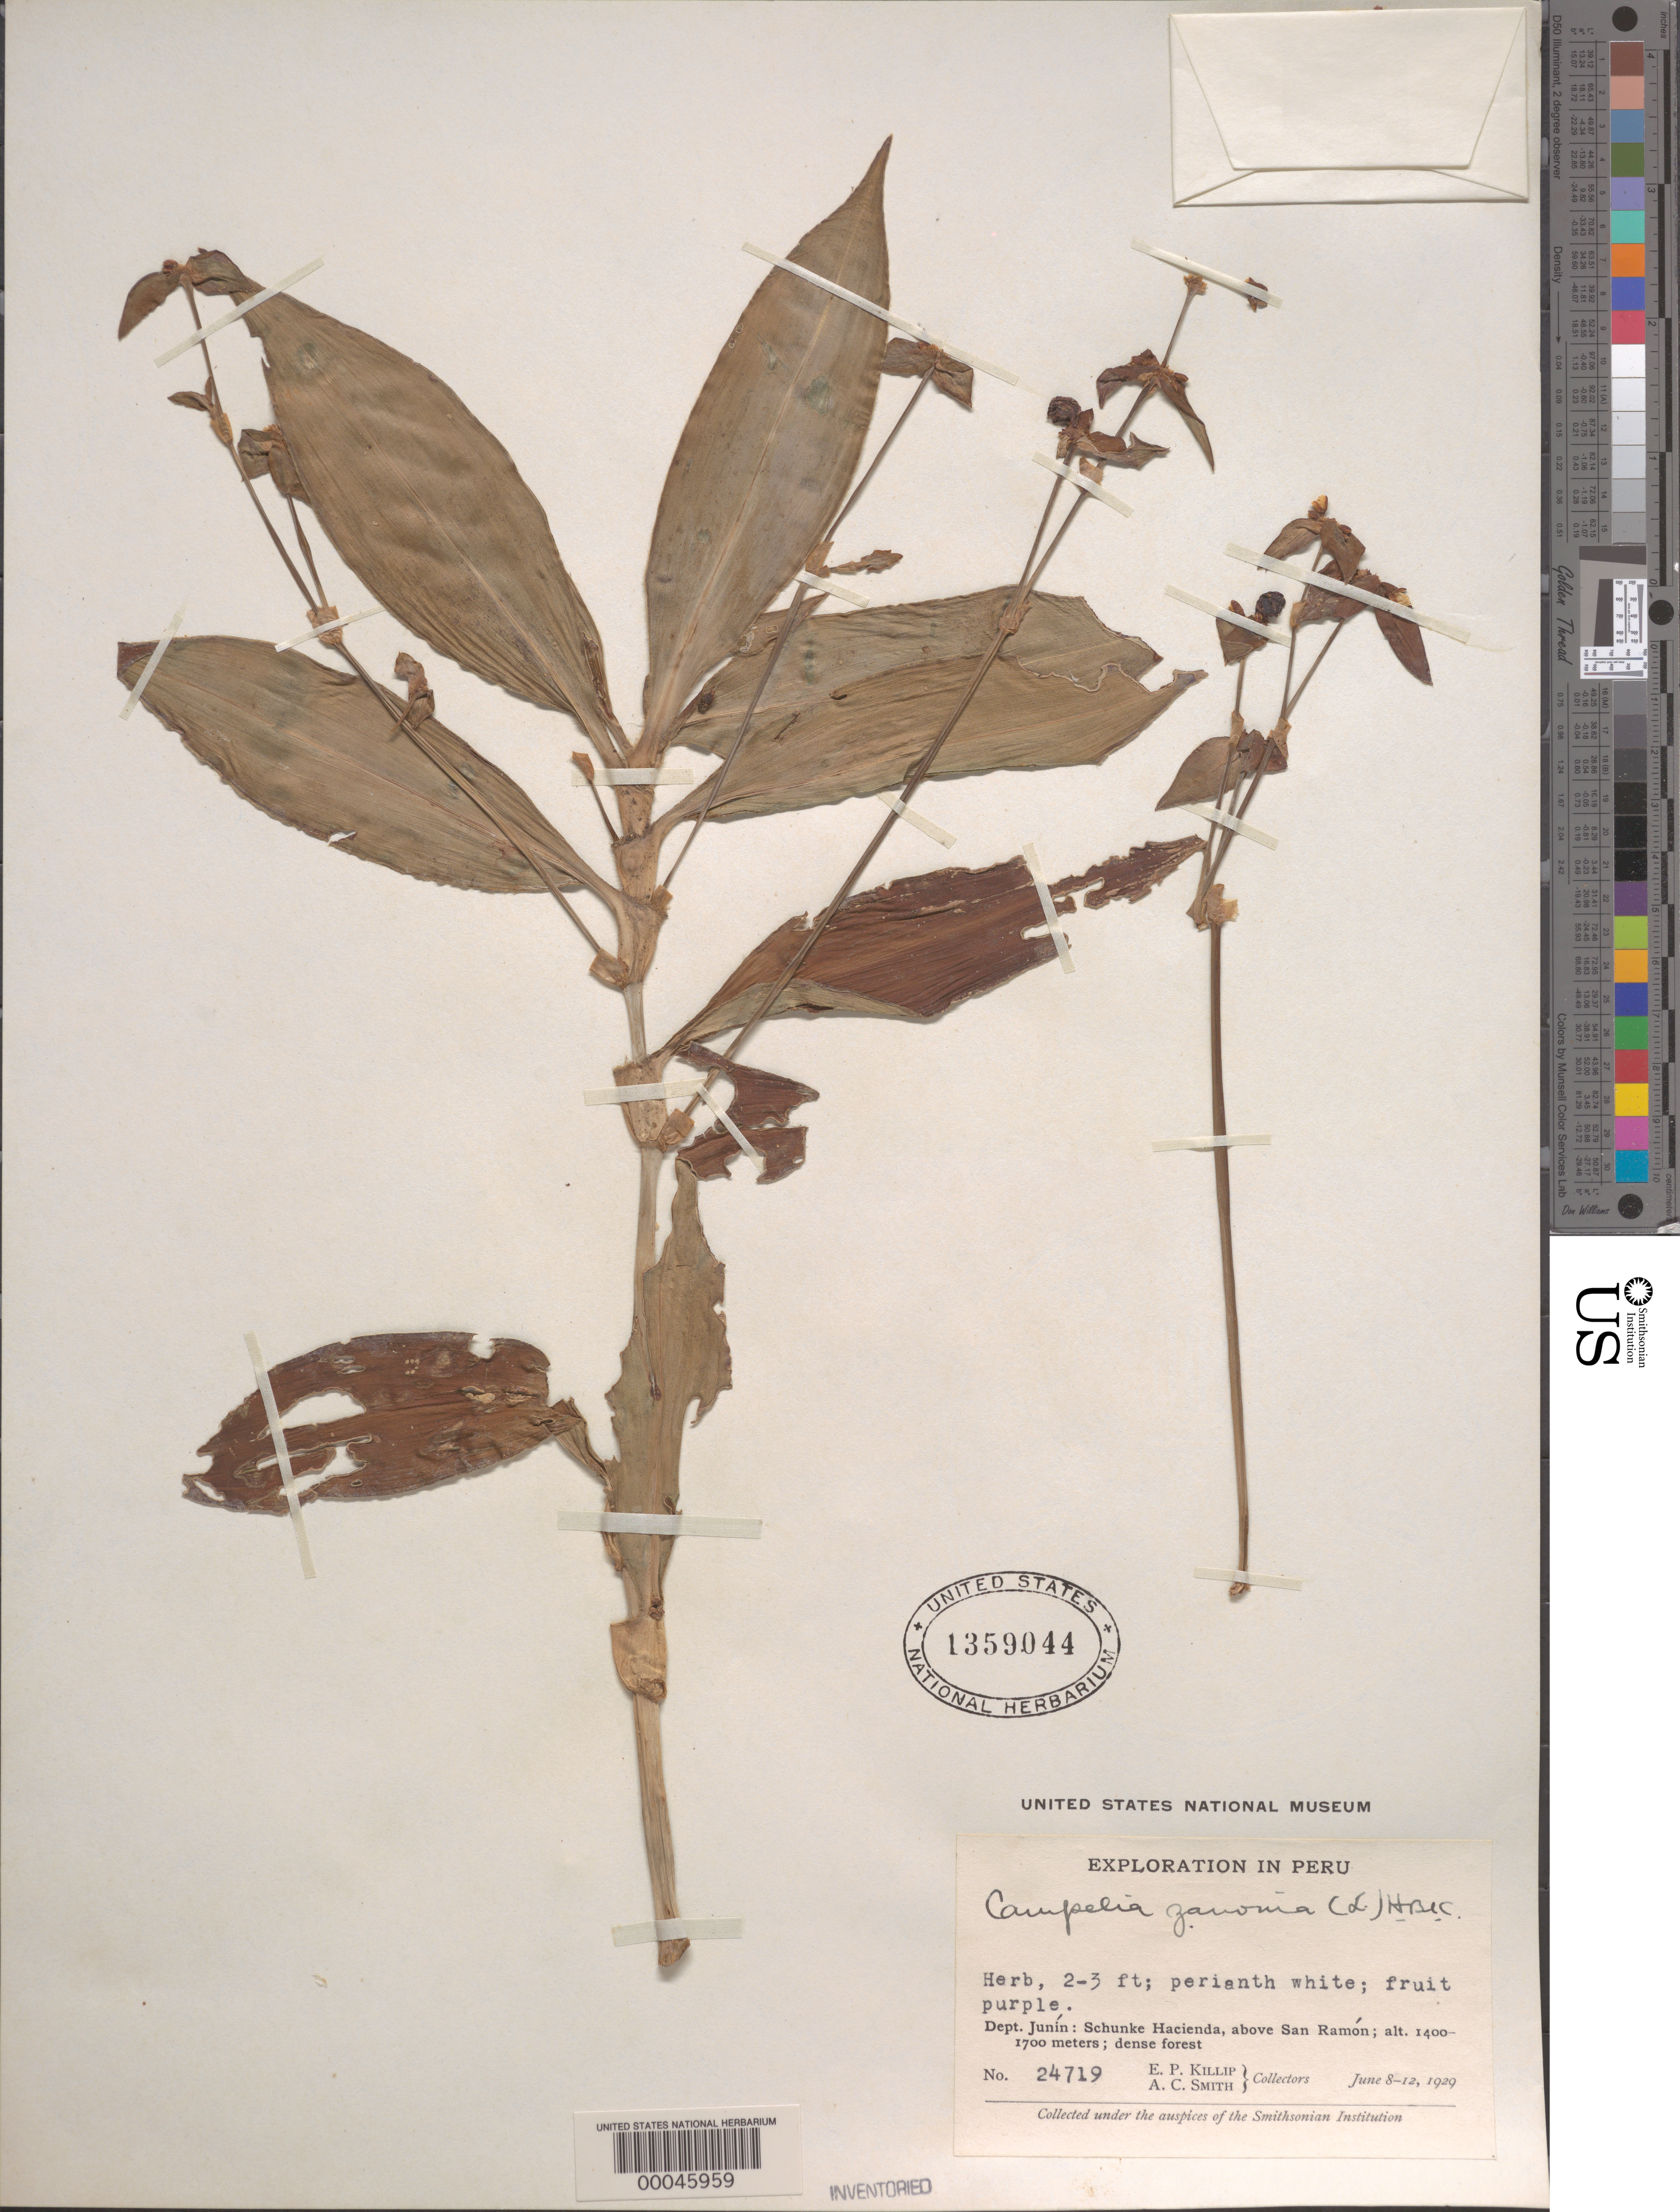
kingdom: Plantae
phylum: Tracheophyta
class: Liliopsida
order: Commelinales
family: Commelinaceae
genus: Tradescantia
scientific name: Tradescantia zanonia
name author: (L.) Sw.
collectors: E. P. Killip & A. C. Smith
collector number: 24719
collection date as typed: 08 Jun 1929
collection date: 1929-06-08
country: Peru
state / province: Junín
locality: Above san ramon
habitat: Dense forest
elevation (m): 1400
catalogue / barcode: US 1359044